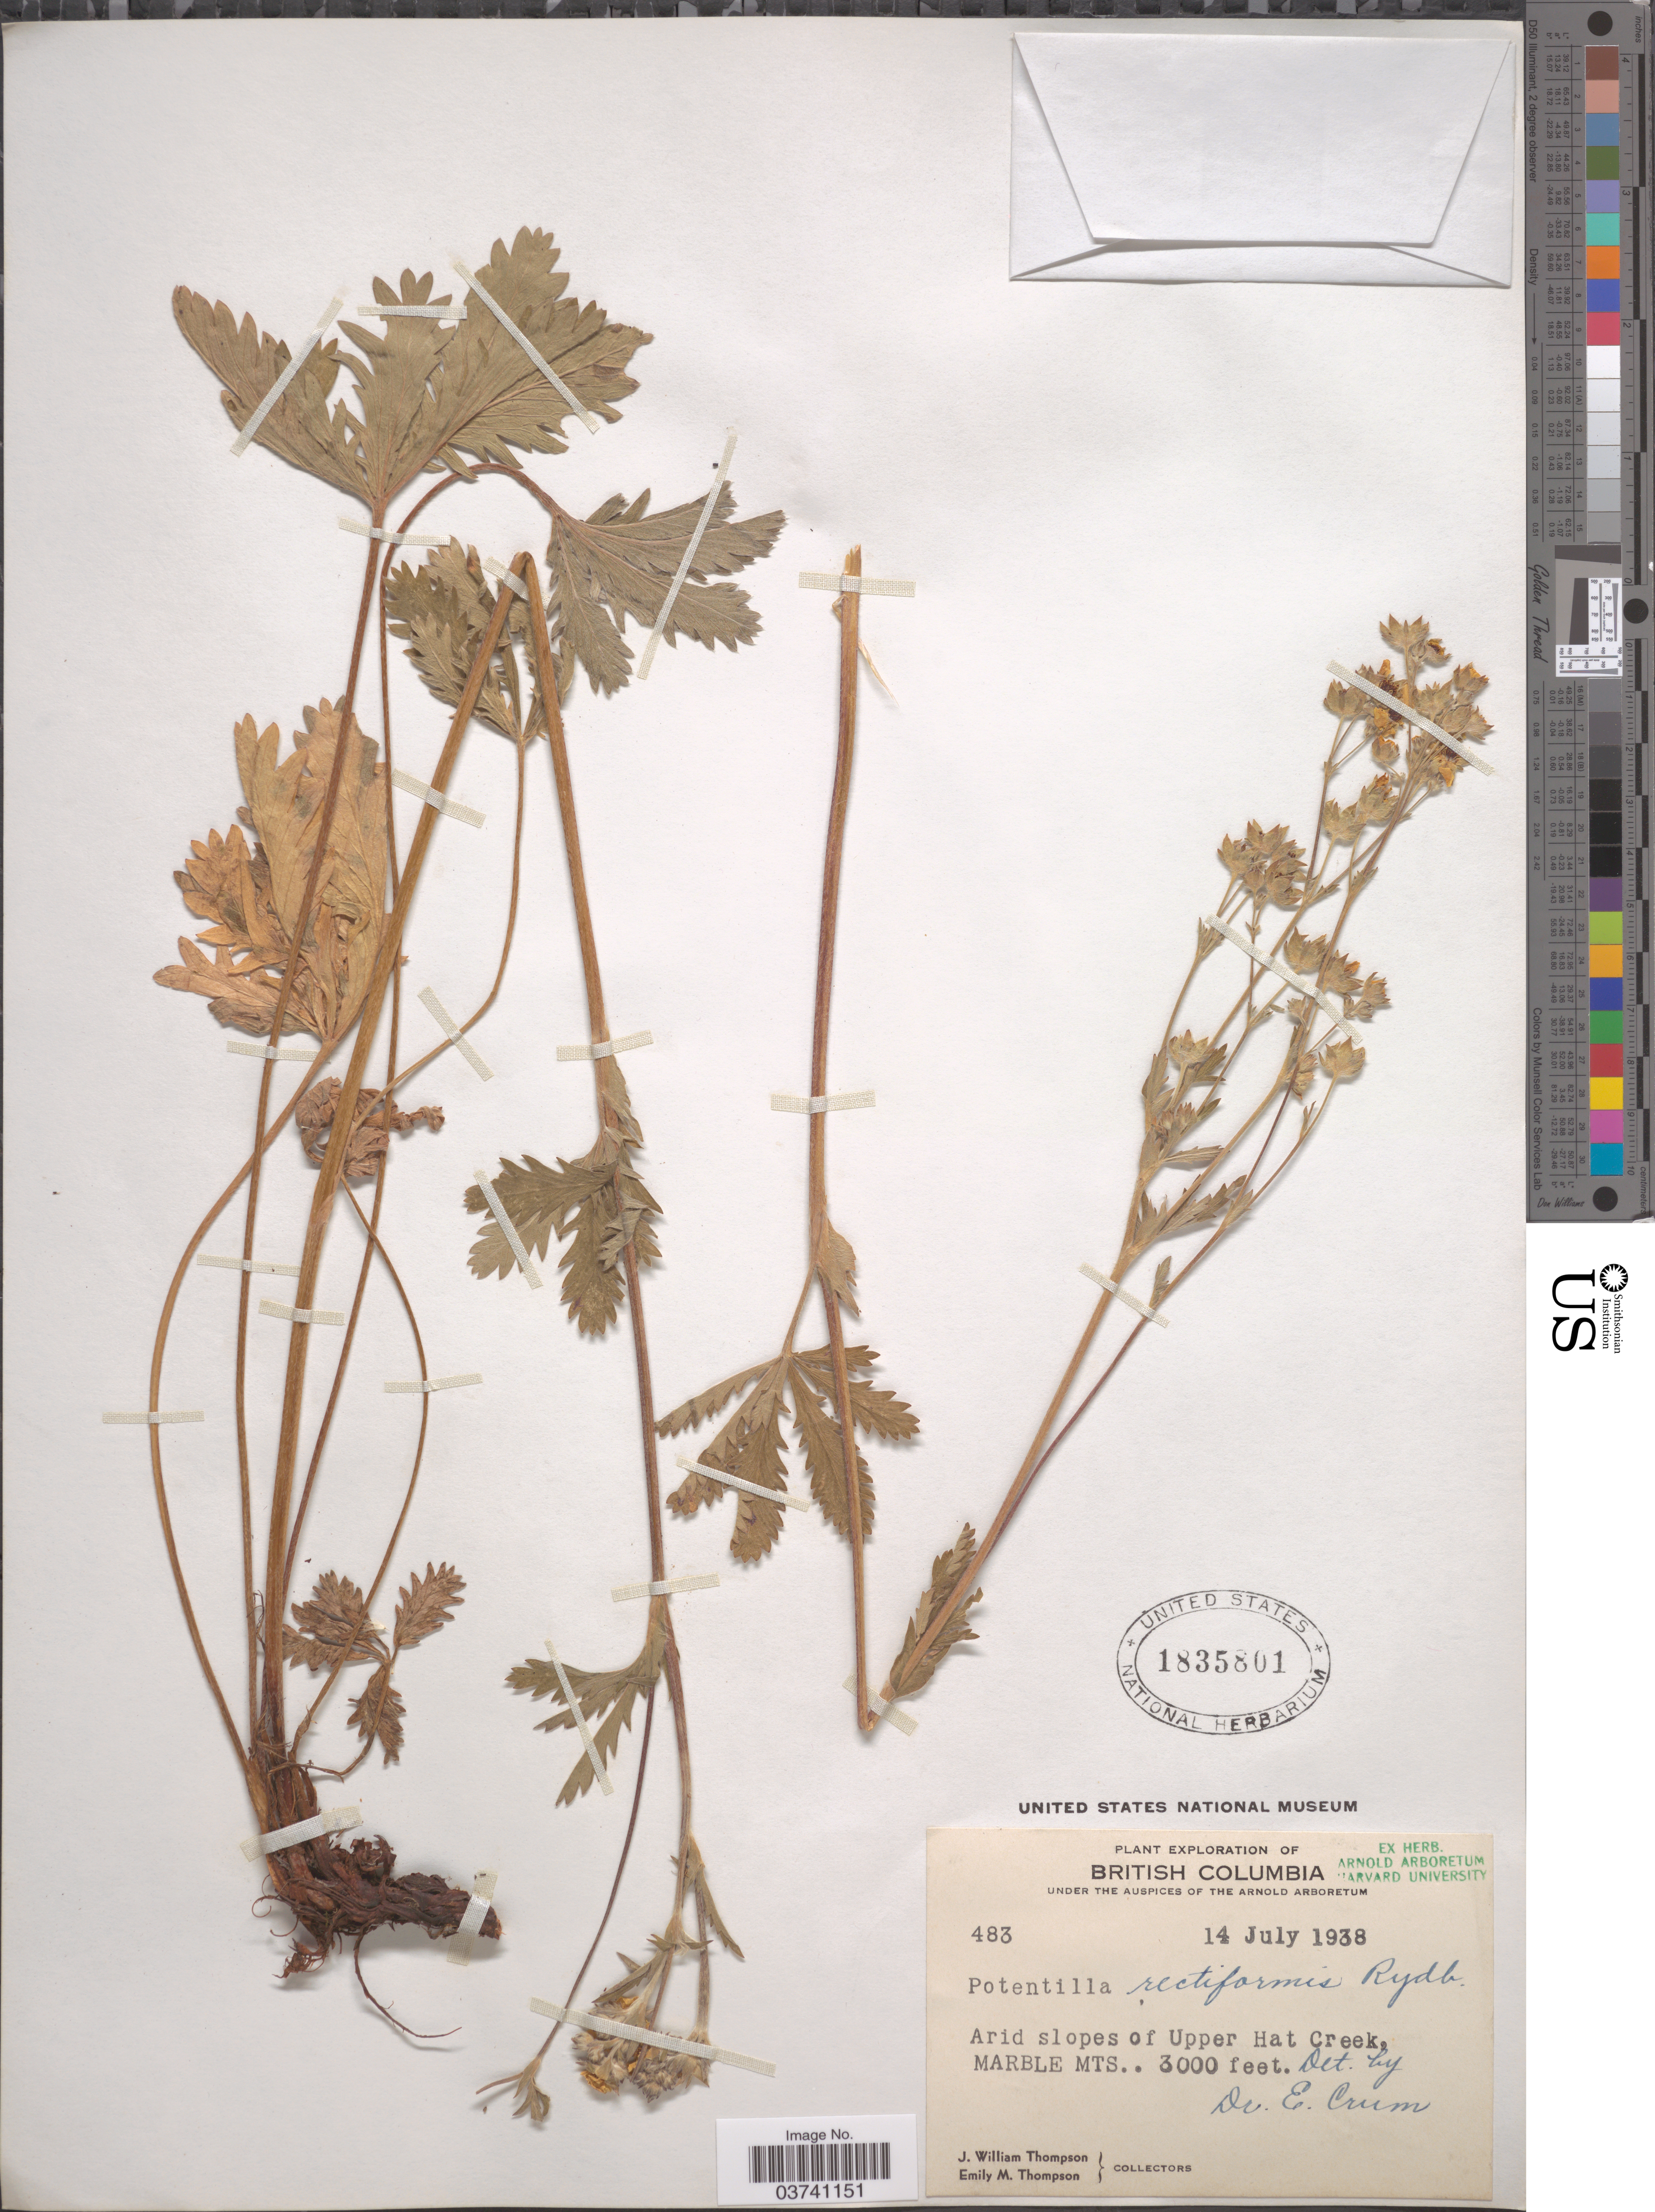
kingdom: Plantae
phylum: Tracheophyta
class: Magnoliopsida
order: Rosales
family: Rosaceae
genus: Potentilla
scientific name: Potentilla rectiformis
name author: Rydb.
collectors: J. W. Thompson & E. M. Thompson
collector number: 483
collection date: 1938-07-14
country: Canada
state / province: British Columbia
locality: Arid slopes of Upper Hat Creek, Marble Mts.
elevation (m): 914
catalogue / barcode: US 1835801